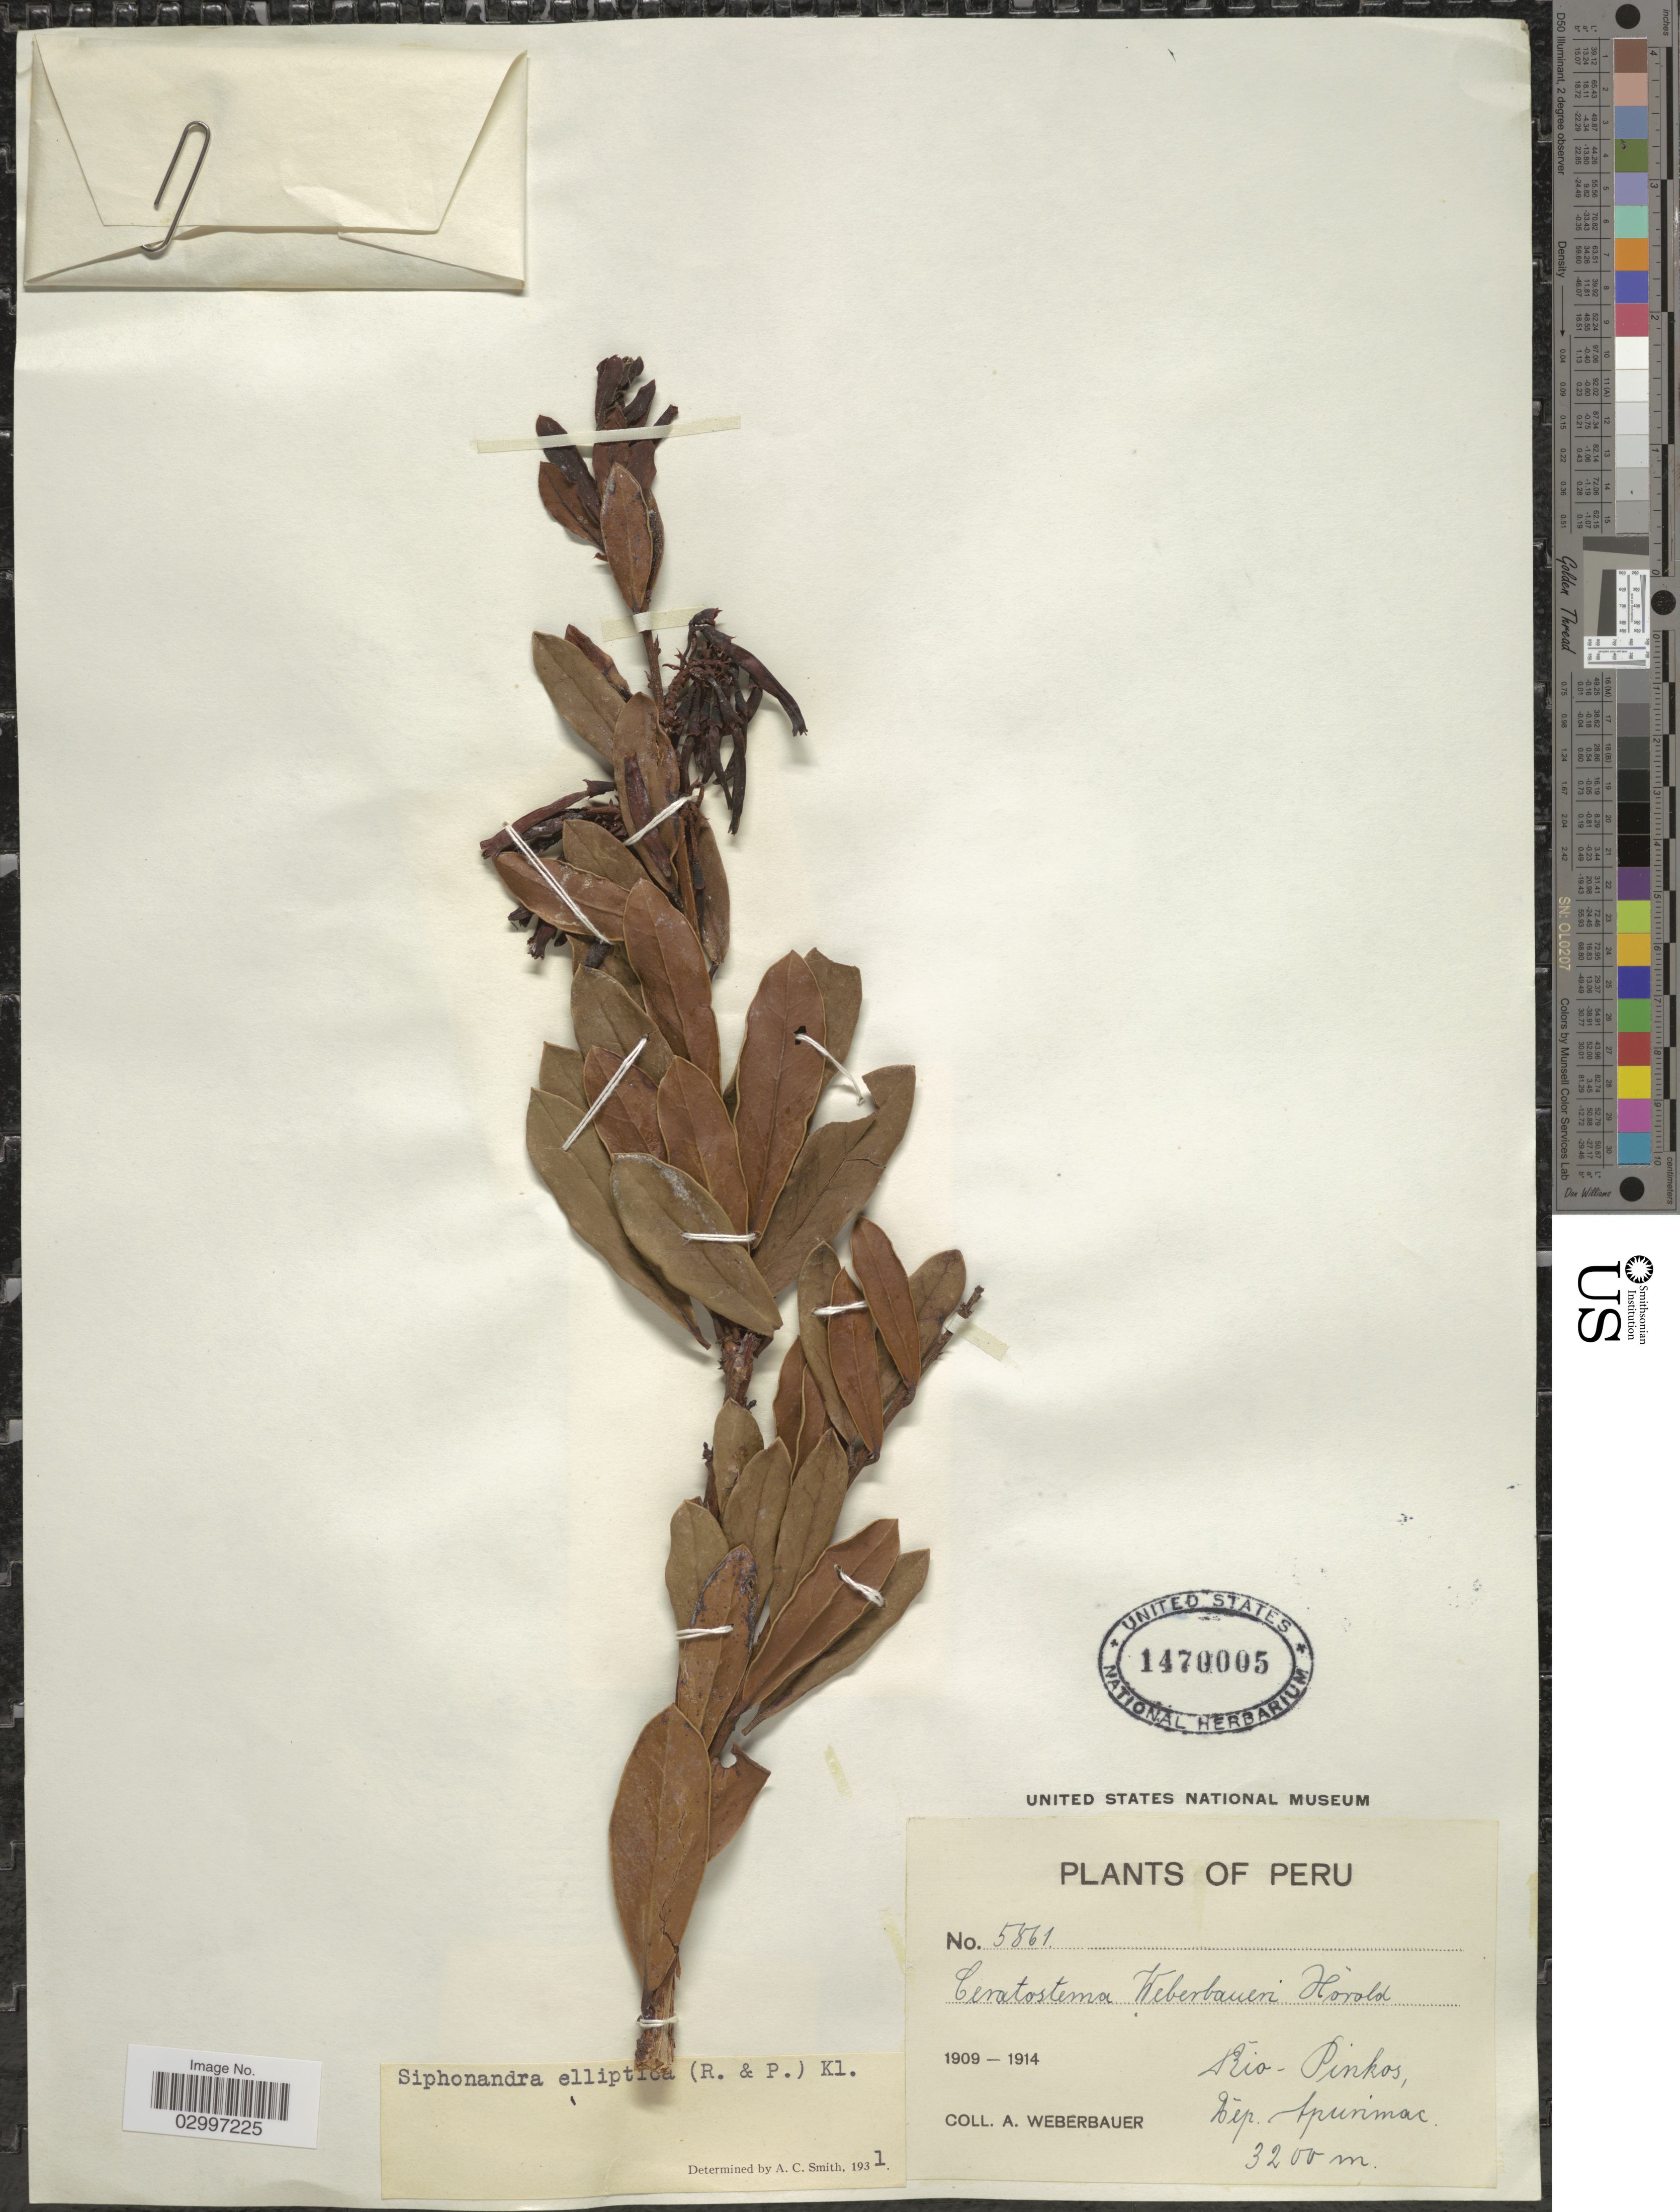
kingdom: Plantae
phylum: Tracheophyta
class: Magnoliopsida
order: Ericales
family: Ericaceae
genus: Siphonandra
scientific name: Siphonandra elliptica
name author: (Ruiz & Pav. ex D. Don) Klotzsch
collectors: A. Weberbauer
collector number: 5861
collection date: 1909/1914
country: Peru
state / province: Apurímac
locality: Rio Pinkos, Dep. Apurimac.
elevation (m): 3200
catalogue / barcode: US 1470005